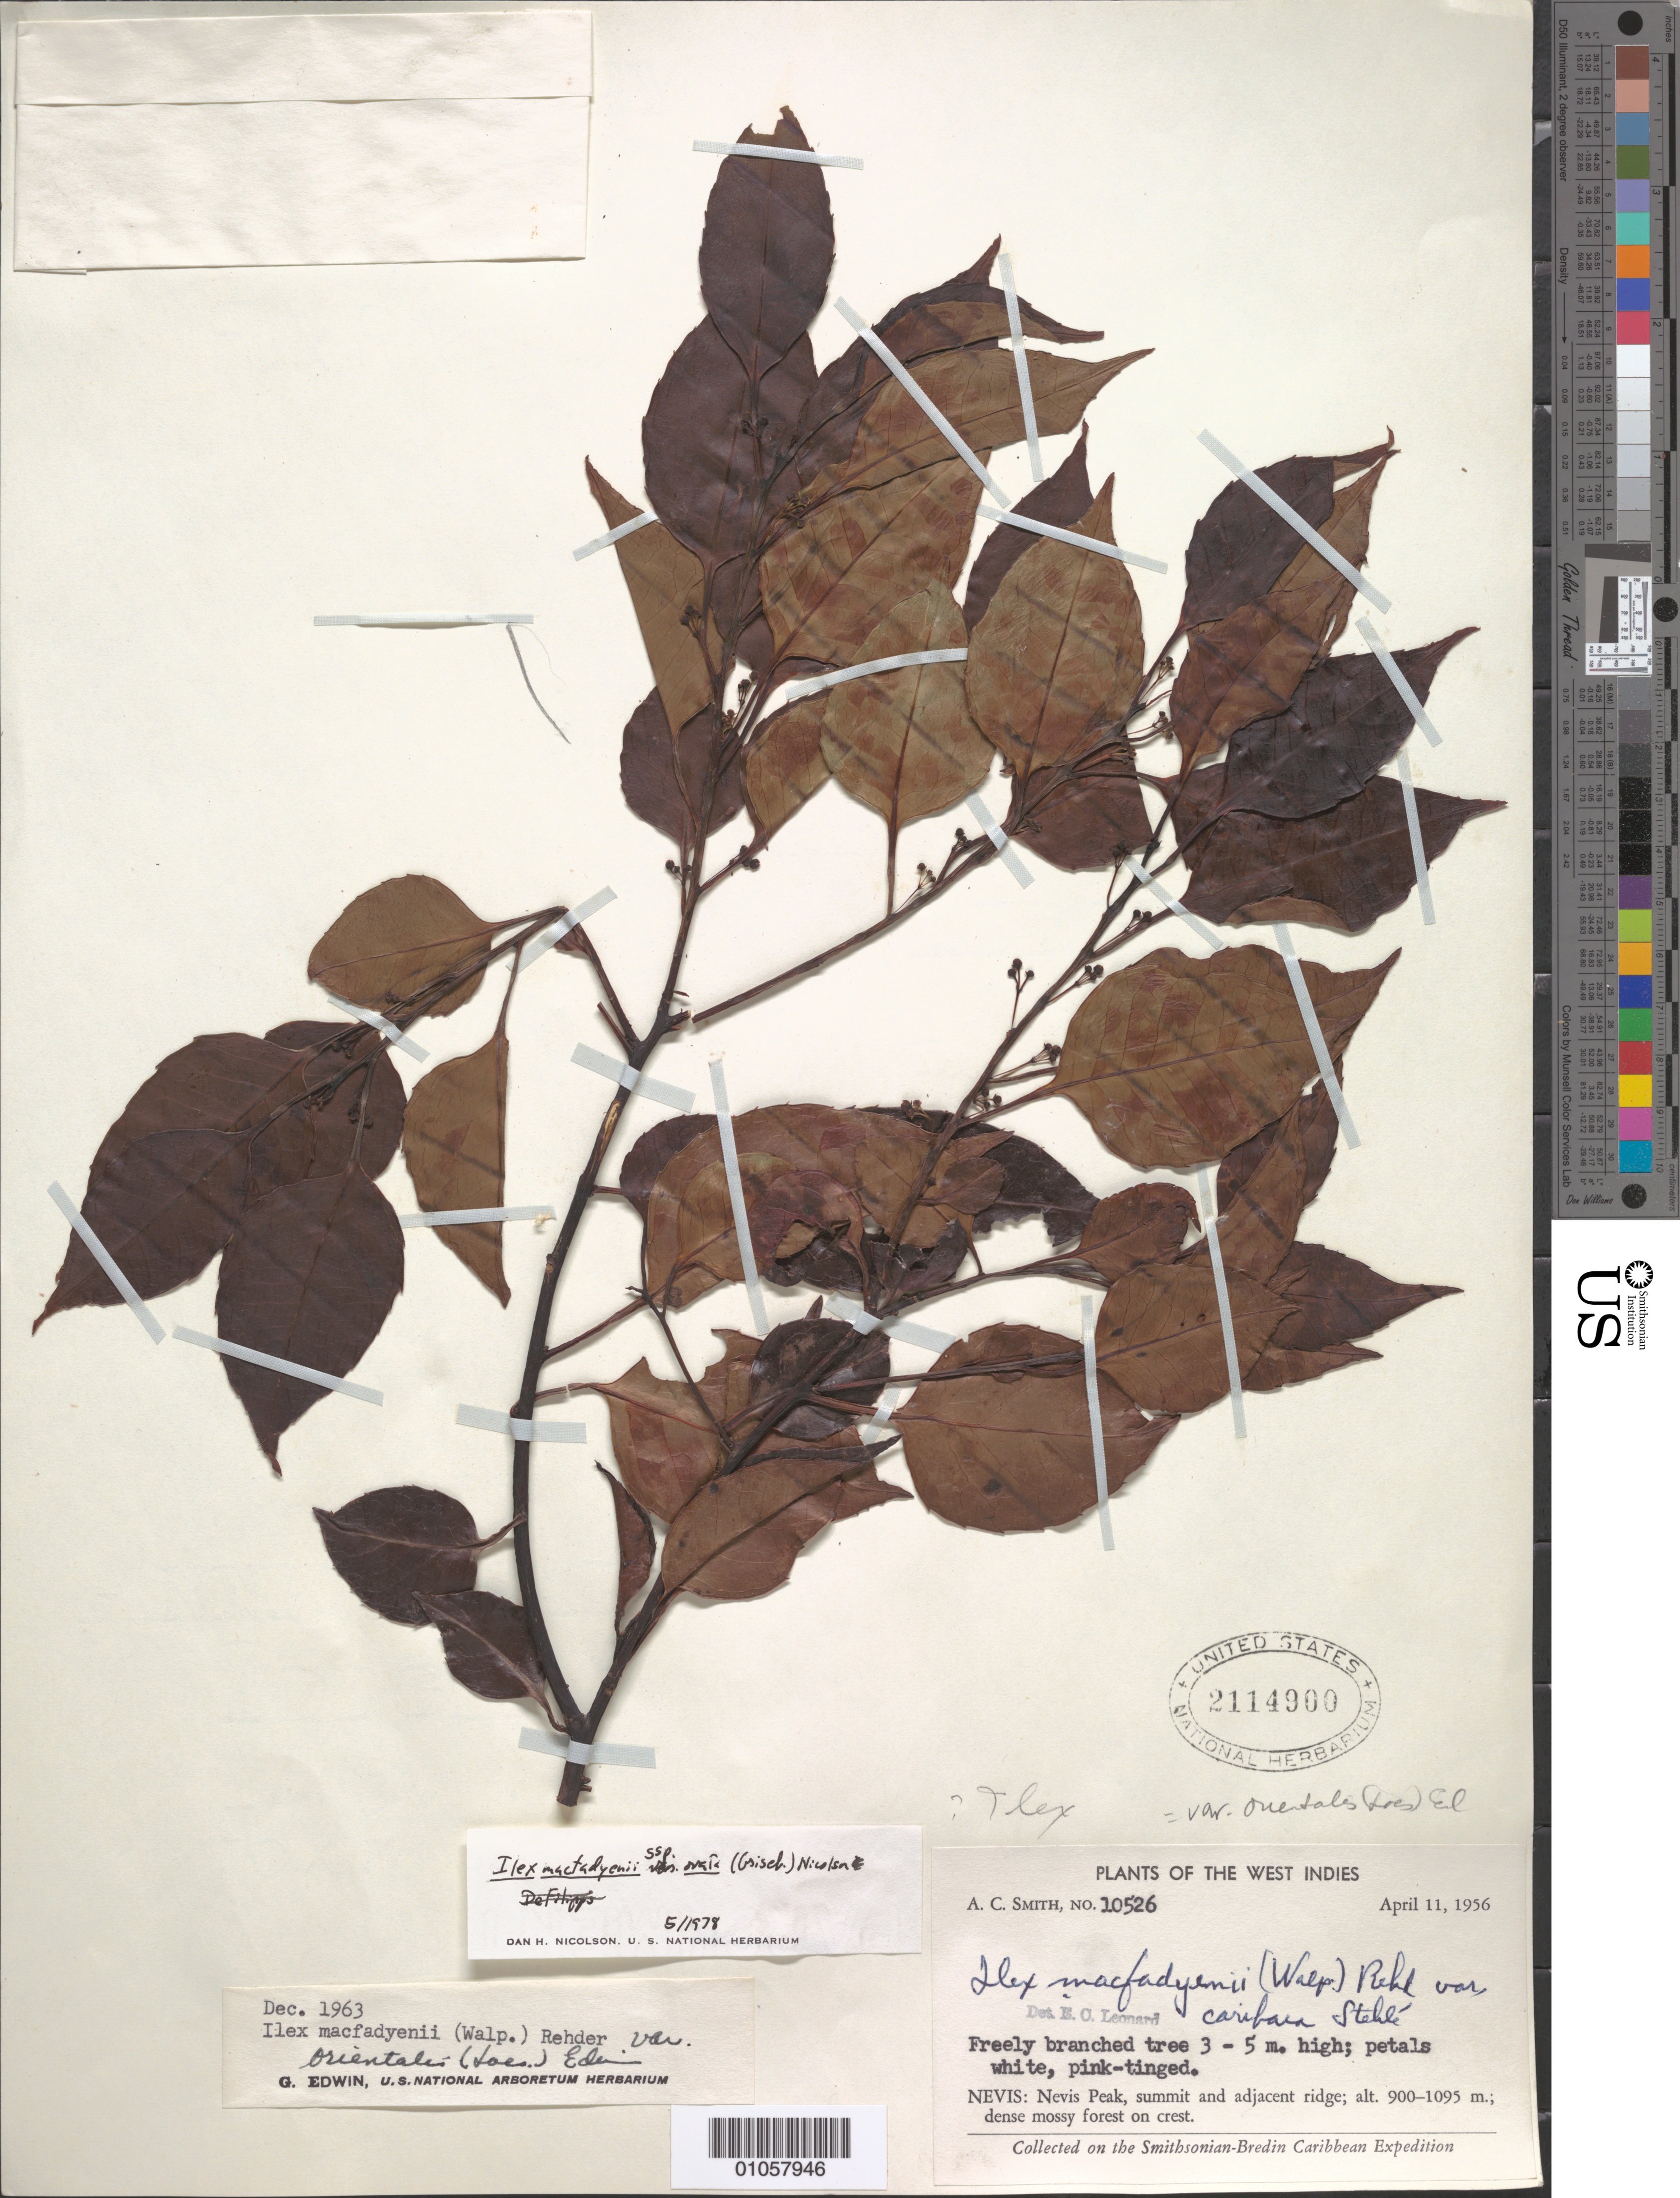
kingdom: Plantae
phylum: Tracheophyta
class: Magnoliopsida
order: Aquifoliales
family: Aquifoliaceae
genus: Ilex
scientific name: Ilex macfaydenii subsp. ovata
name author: (Griseb.) Nicolson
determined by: Nicolson, Dan H.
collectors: A. C. Smith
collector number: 10526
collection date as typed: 11 Apr 1956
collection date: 1956-04-11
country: St. Christopher-Nevis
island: Nevis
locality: Nevis peak, summit and adjacent ridge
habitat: Summit and adjacent ridge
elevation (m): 900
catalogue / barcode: US 2114900